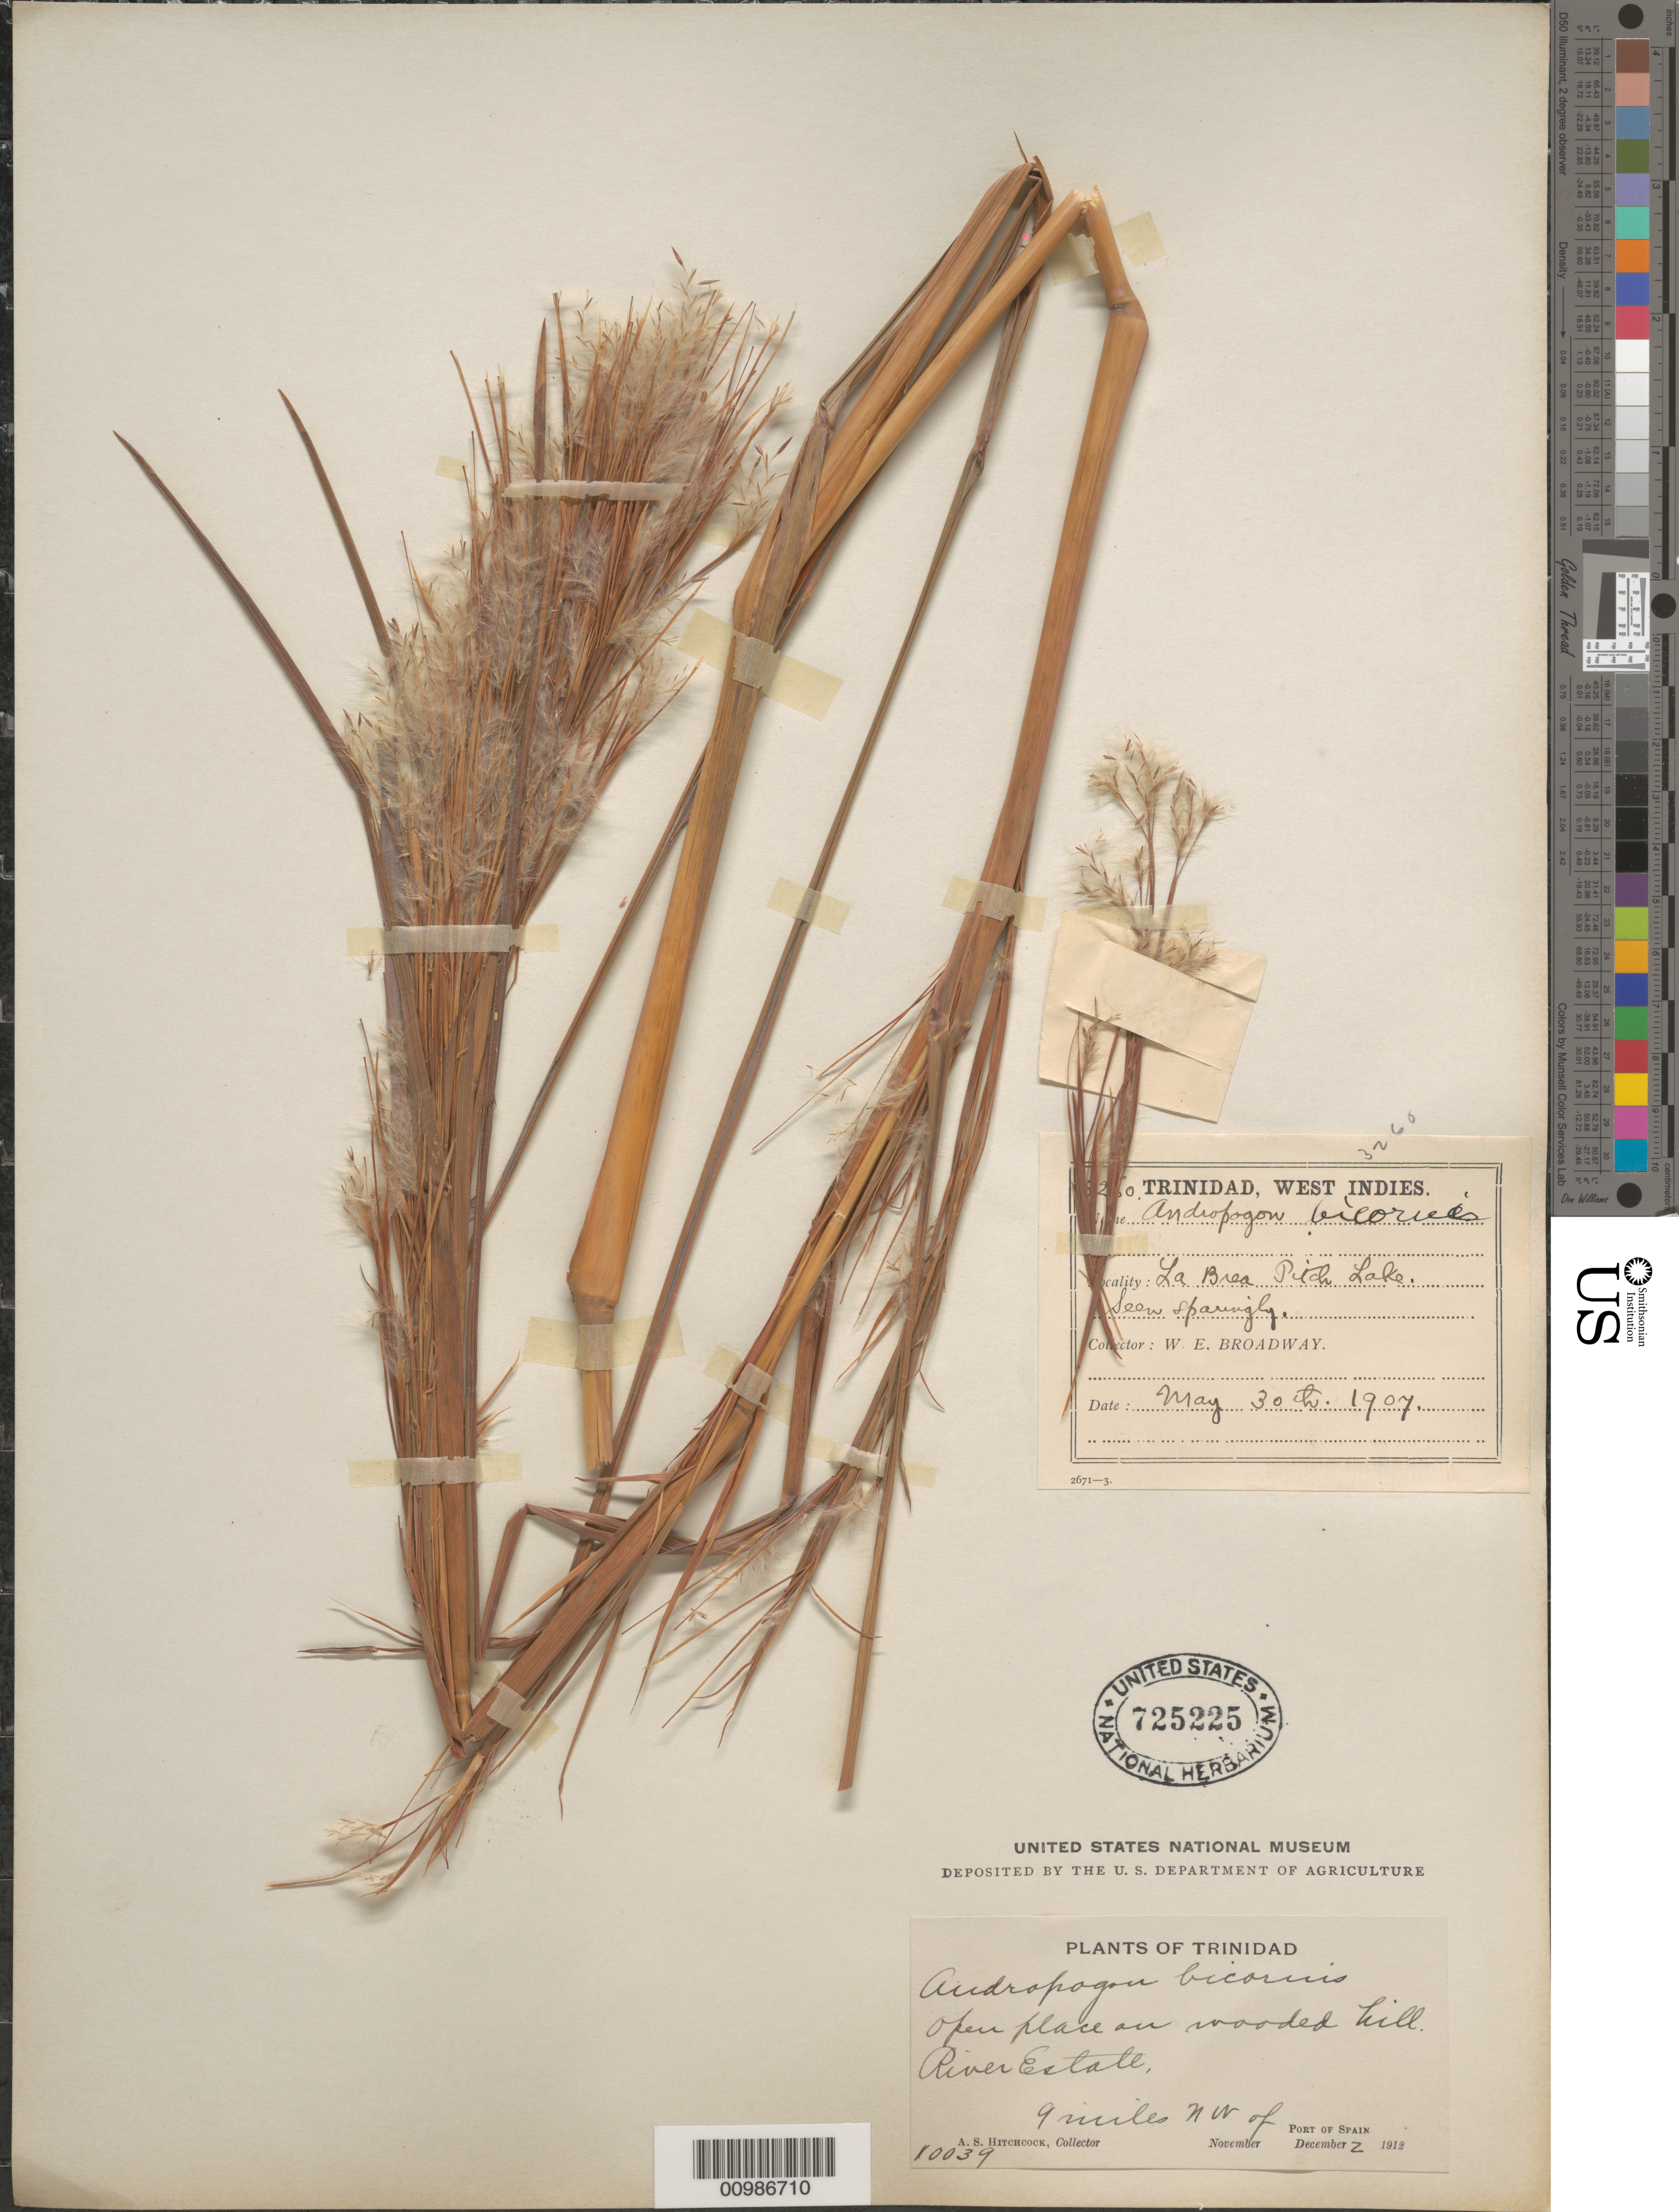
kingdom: Plantae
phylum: Tracheophyta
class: Liliopsida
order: Poales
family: Poaceae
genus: Andropogon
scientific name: Andropogon bicornis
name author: L.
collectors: A. S. Hitchcock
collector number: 10039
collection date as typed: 02 Dec 1912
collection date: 1912-12-02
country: Trinidad and Tobago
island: Trinidad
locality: Port of Spain, River Estate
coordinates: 0 N, 0 E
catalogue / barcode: US 725225